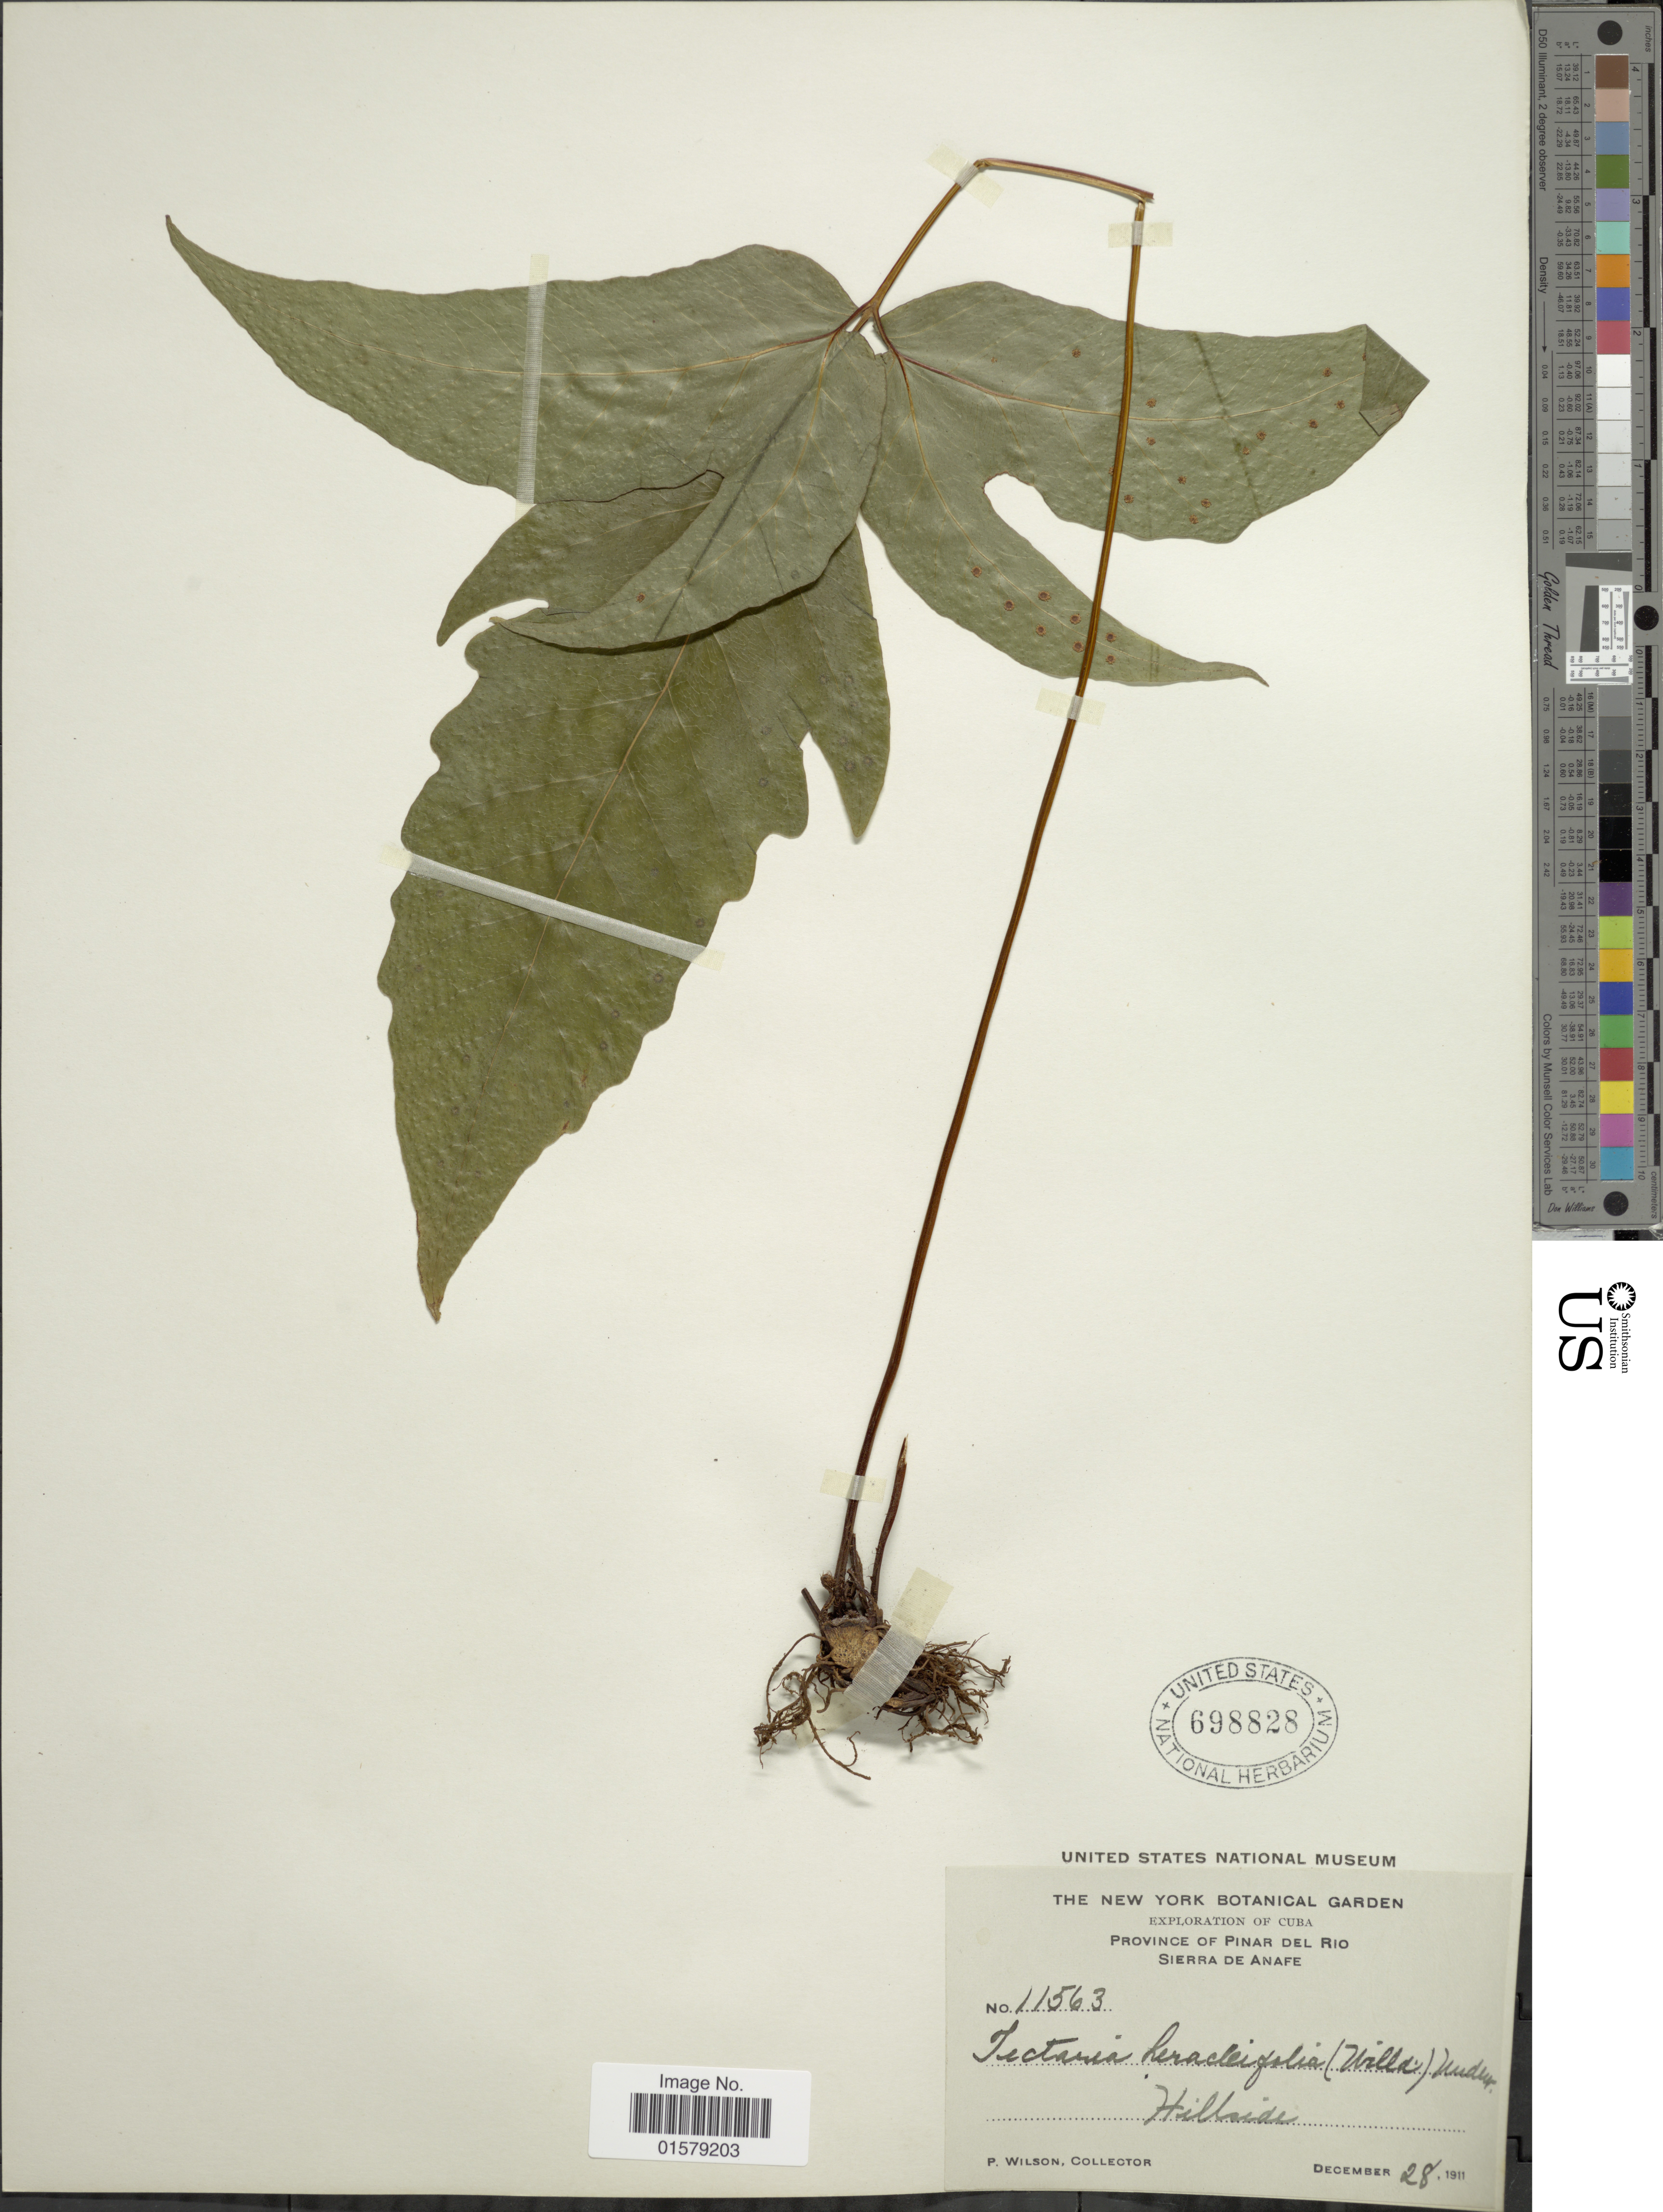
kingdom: Plantae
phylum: Tracheophyta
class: Polypodiopsida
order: Polypodiales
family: Tectariaceae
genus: Tectaria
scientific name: Tectaria heracleifolia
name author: (Willd.) Underw.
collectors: P. Wilson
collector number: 11563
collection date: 1911-12-28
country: Cuba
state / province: Pinar del Río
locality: Sierra de Anafe, hillside.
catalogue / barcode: US 698828